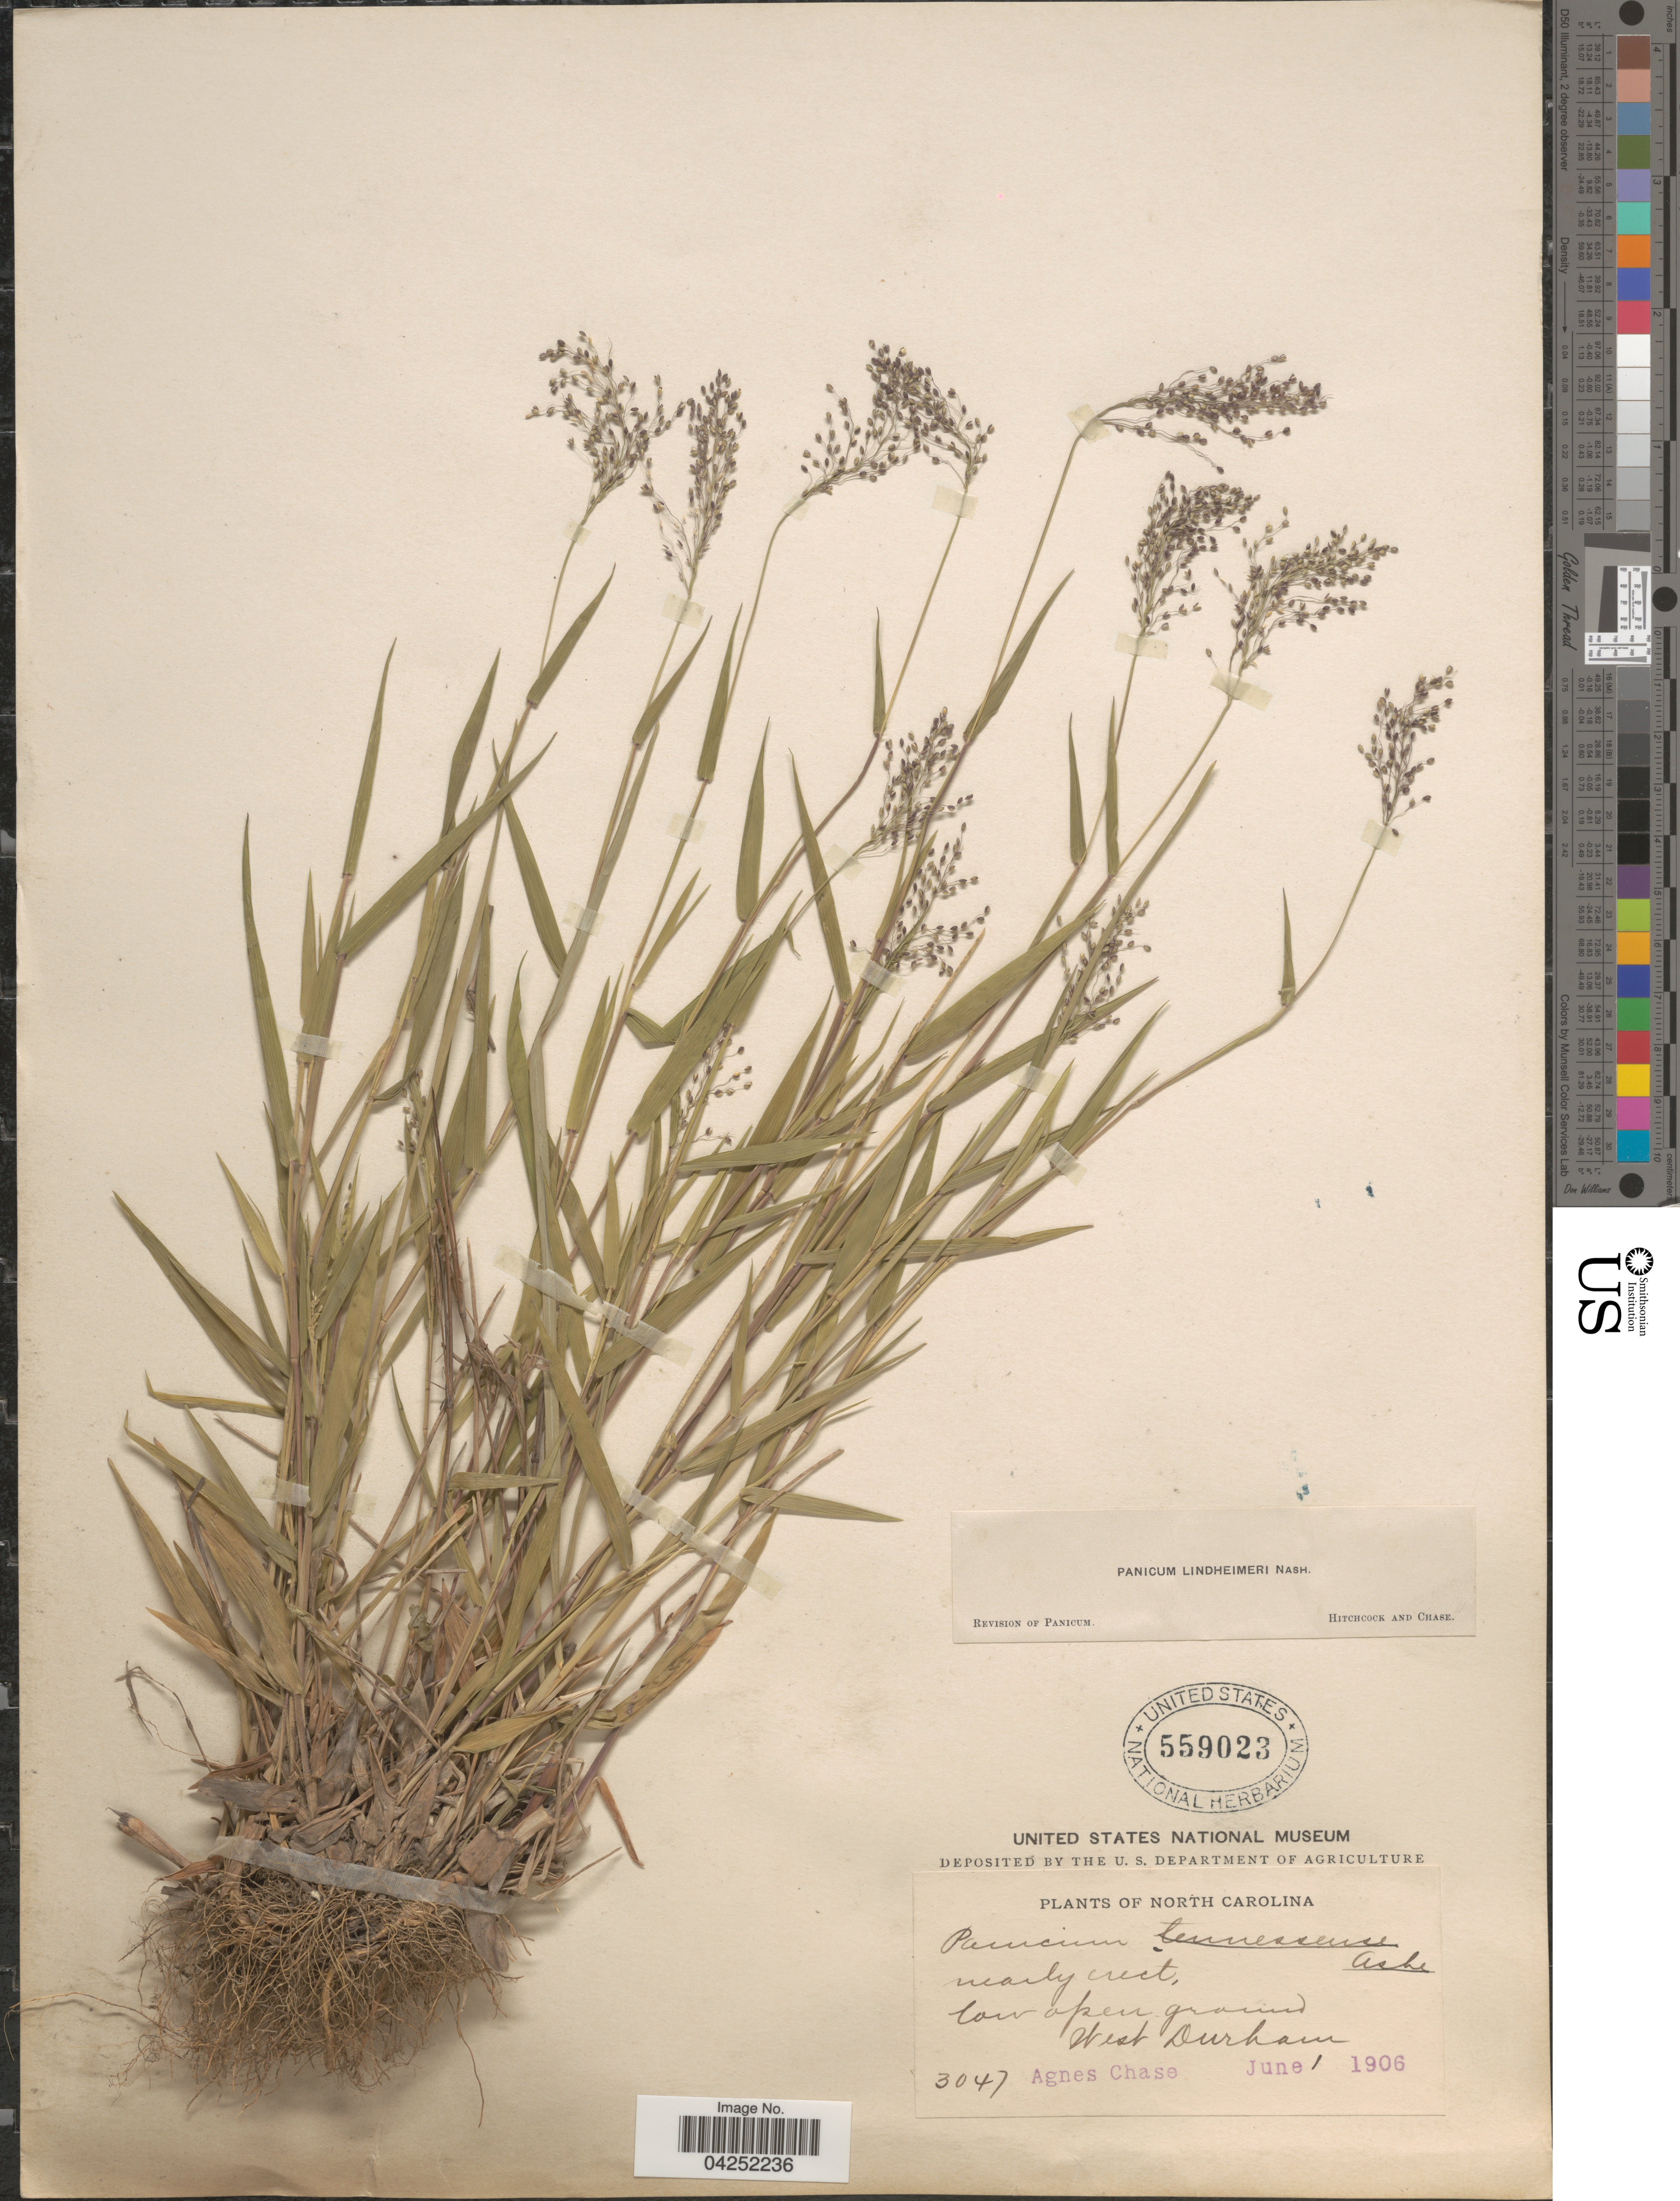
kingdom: Plantae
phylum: Tracheophyta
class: Liliopsida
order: Poales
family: Poaceae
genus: Dichanthelium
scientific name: Dichanthelium acuminatum var. lindheimeri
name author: (Nash) Gould & C.A. Clark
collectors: A. Chase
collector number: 3047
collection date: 1906-06-01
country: United States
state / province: North Carolina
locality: Low open ground. West Durham.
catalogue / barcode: US 559023